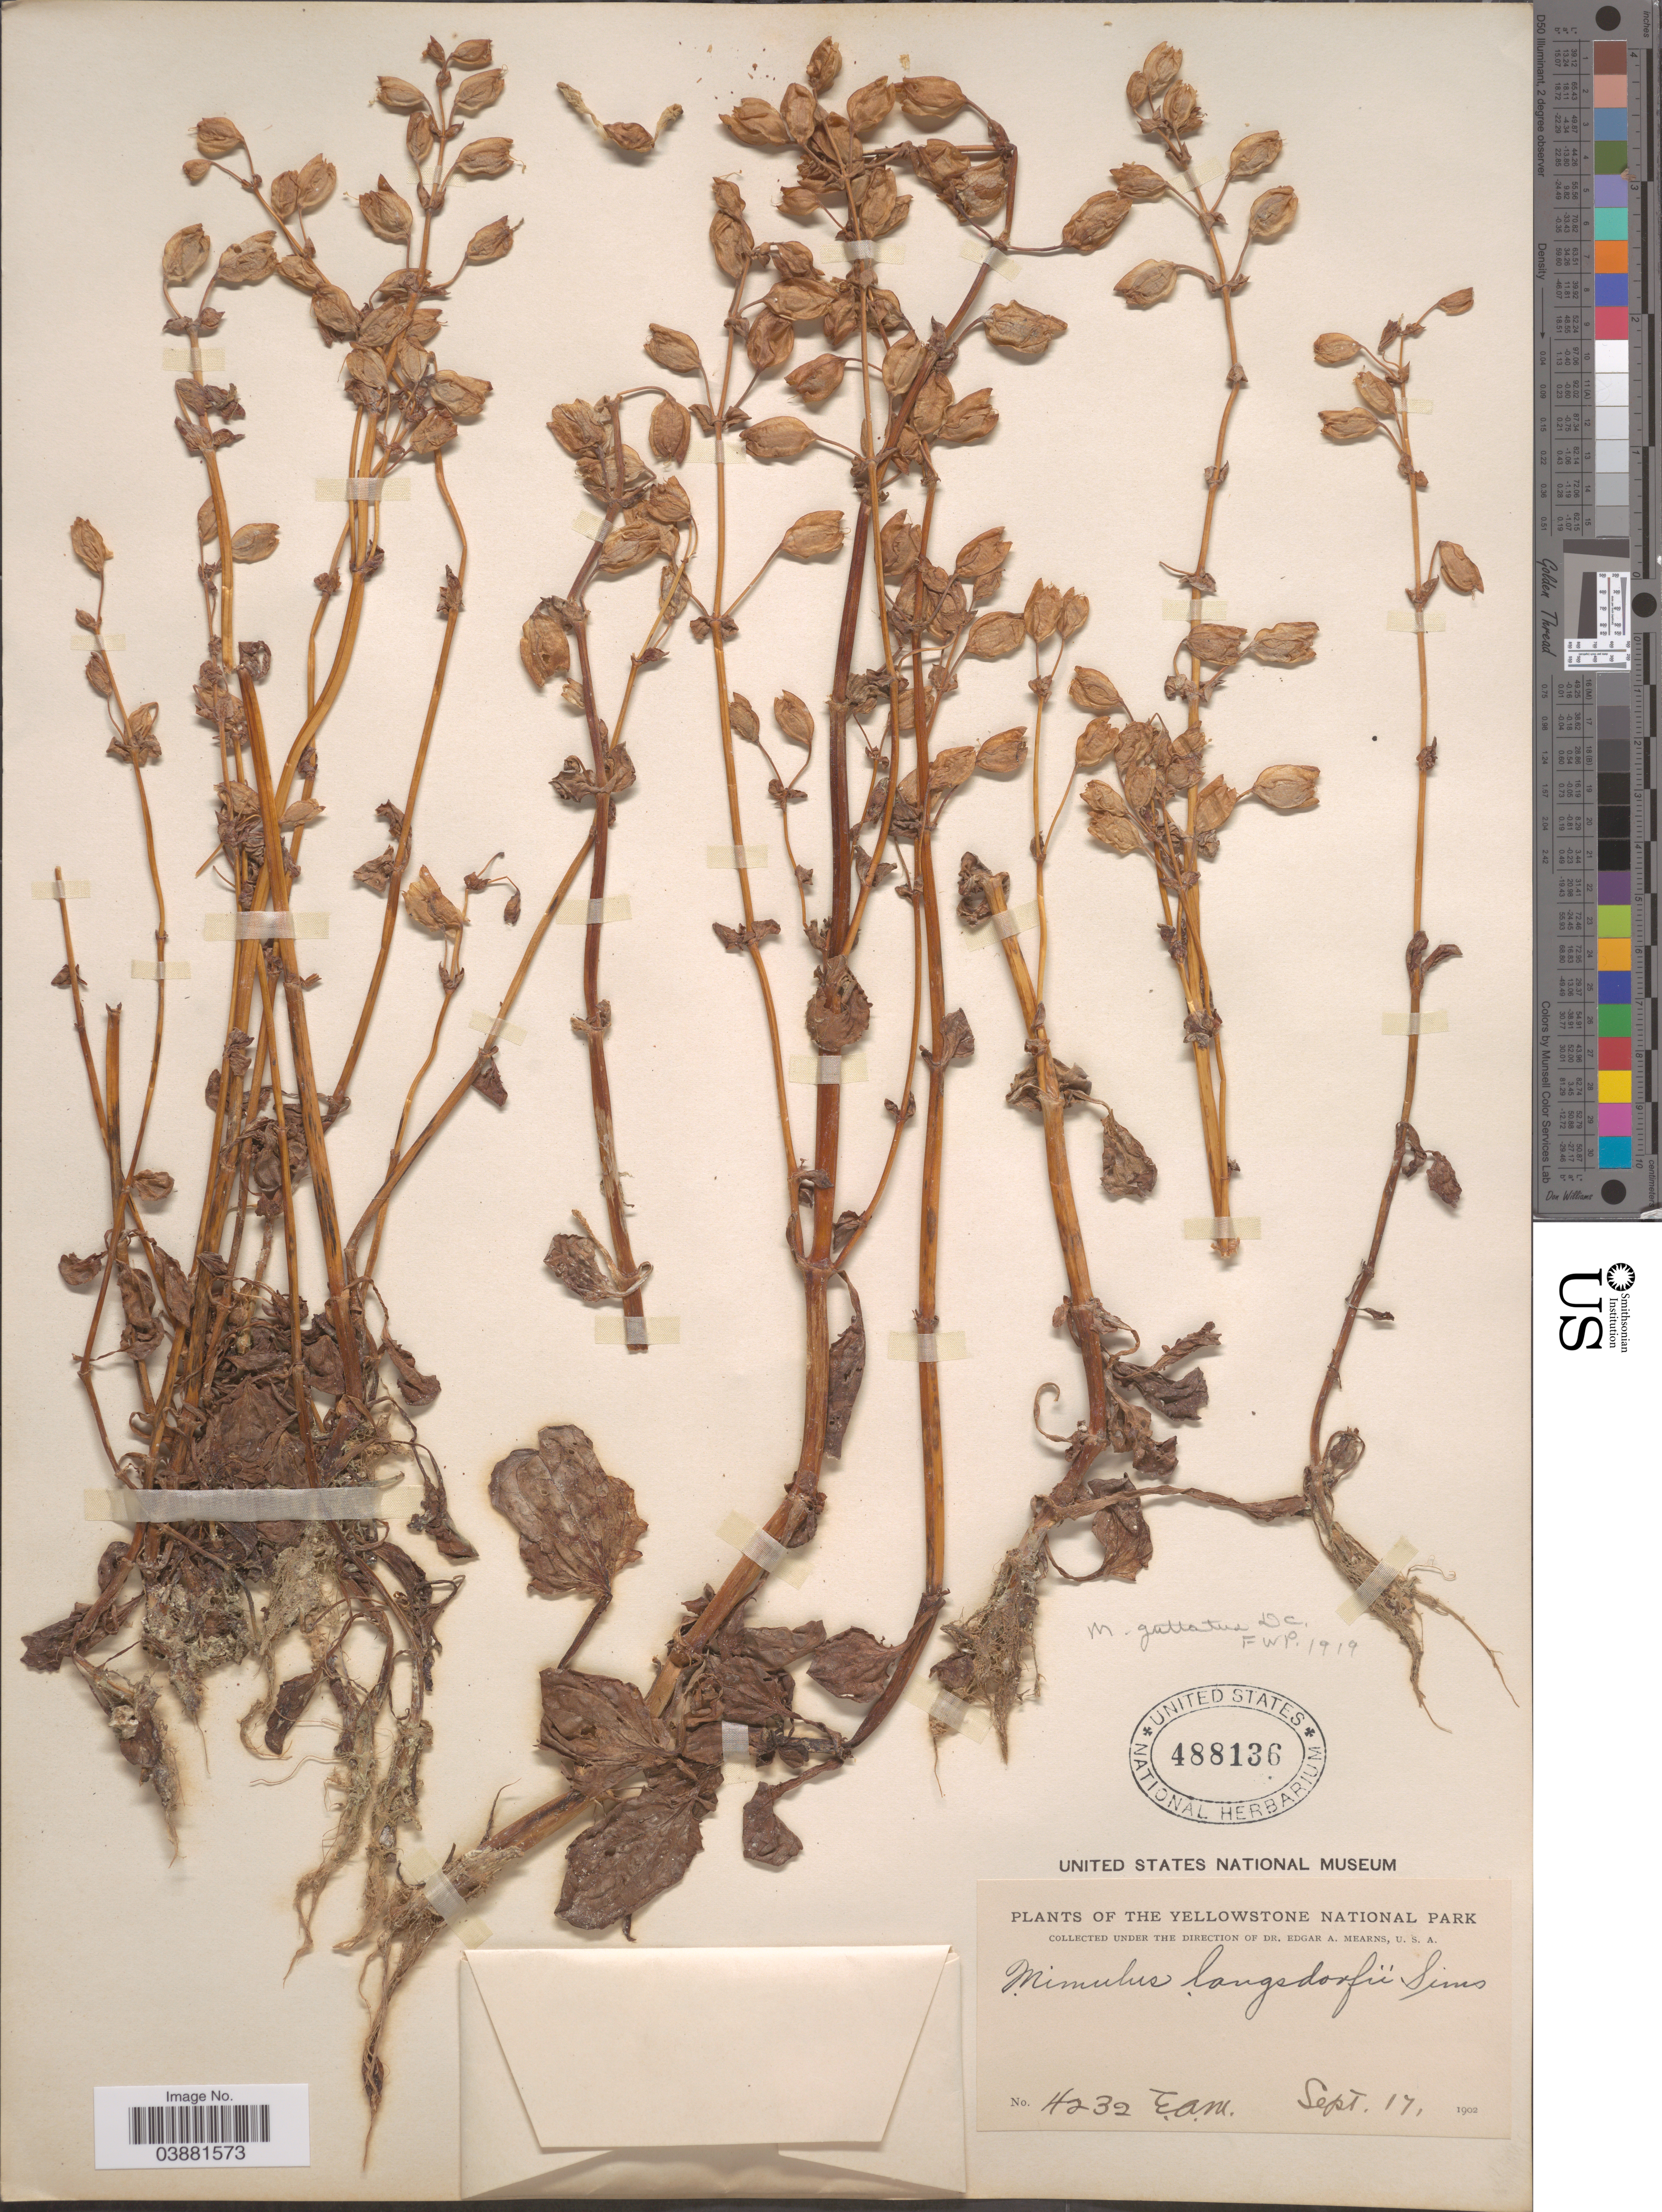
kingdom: Plantae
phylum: Tracheophyta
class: Magnoliopsida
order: Lamiales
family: Phrymaceae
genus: Mimulus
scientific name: Mimulus guttatus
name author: DC.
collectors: E. A. Mearns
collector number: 4232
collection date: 1902-09-17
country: United States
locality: Yellowstone National Park.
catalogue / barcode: US 488136